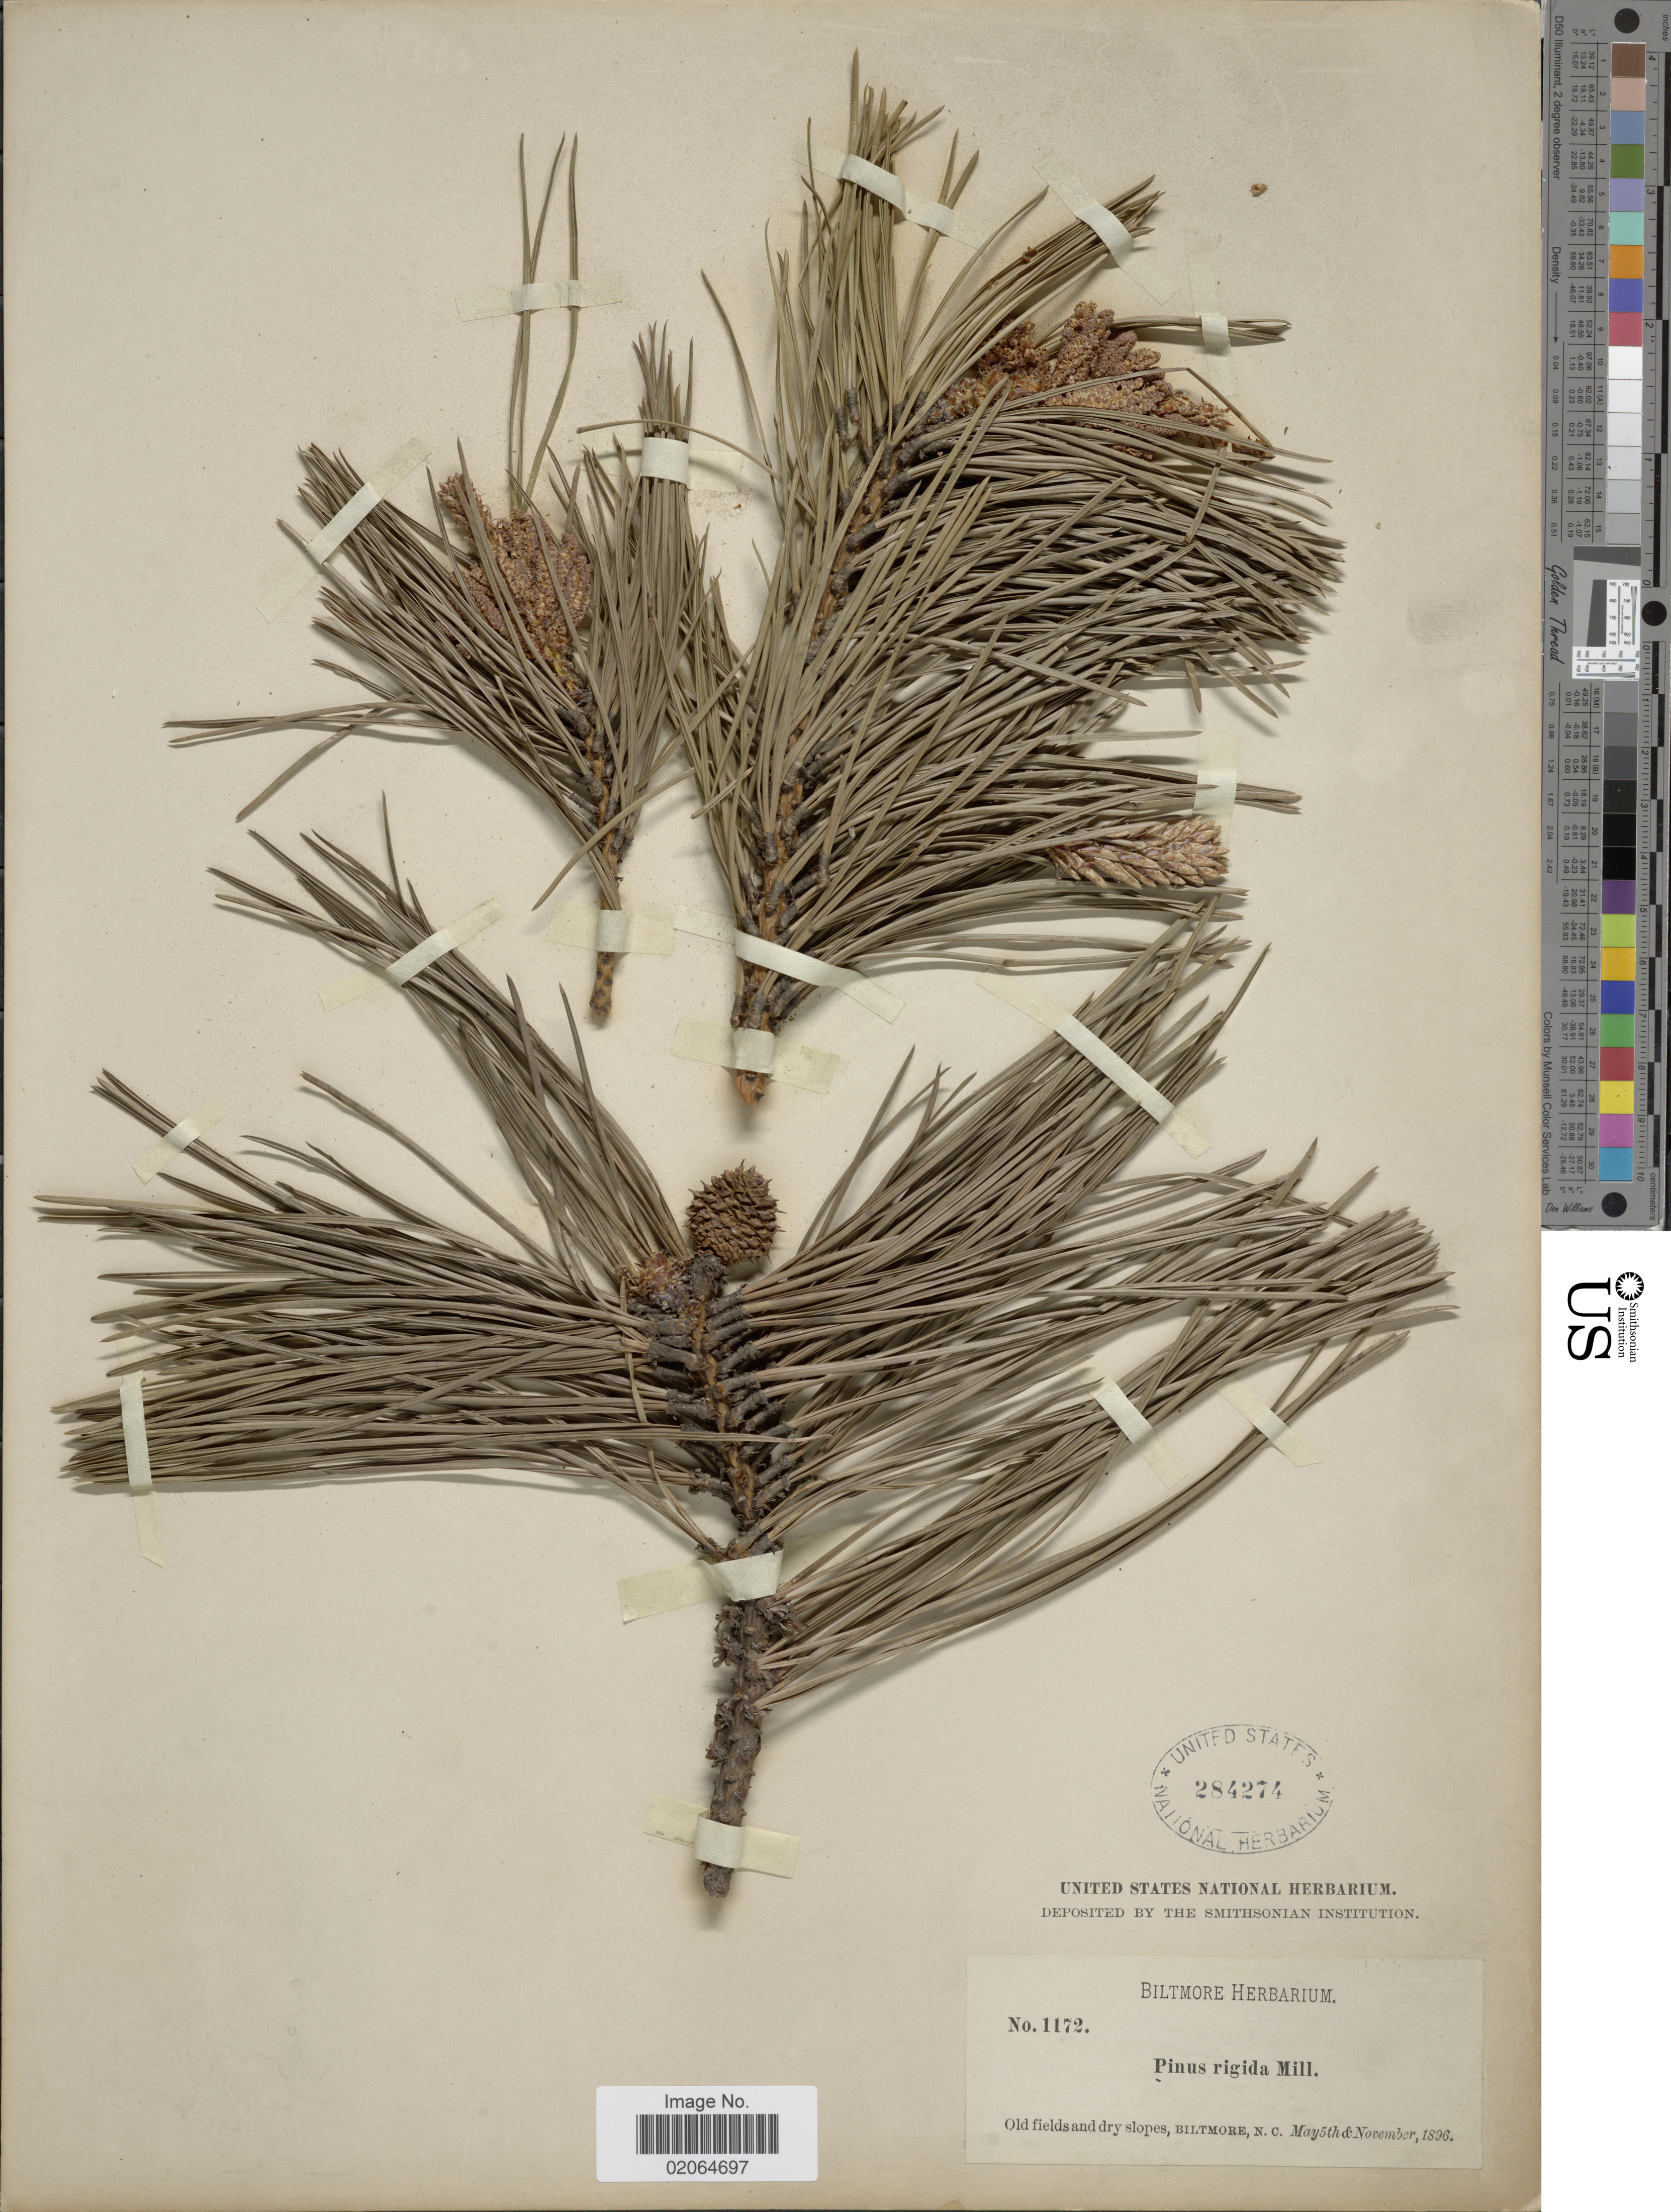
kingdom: Plantae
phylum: Tracheophyta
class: Pinopsida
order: Pinales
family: Pinaceae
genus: Pinus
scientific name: Pinus rigida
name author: Mill.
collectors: ex herb. Biltmore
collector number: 1172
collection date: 1896-05-05/1896-11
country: United States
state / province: North Carolina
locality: Old fields and dry slopes, Biltmore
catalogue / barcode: US 284274